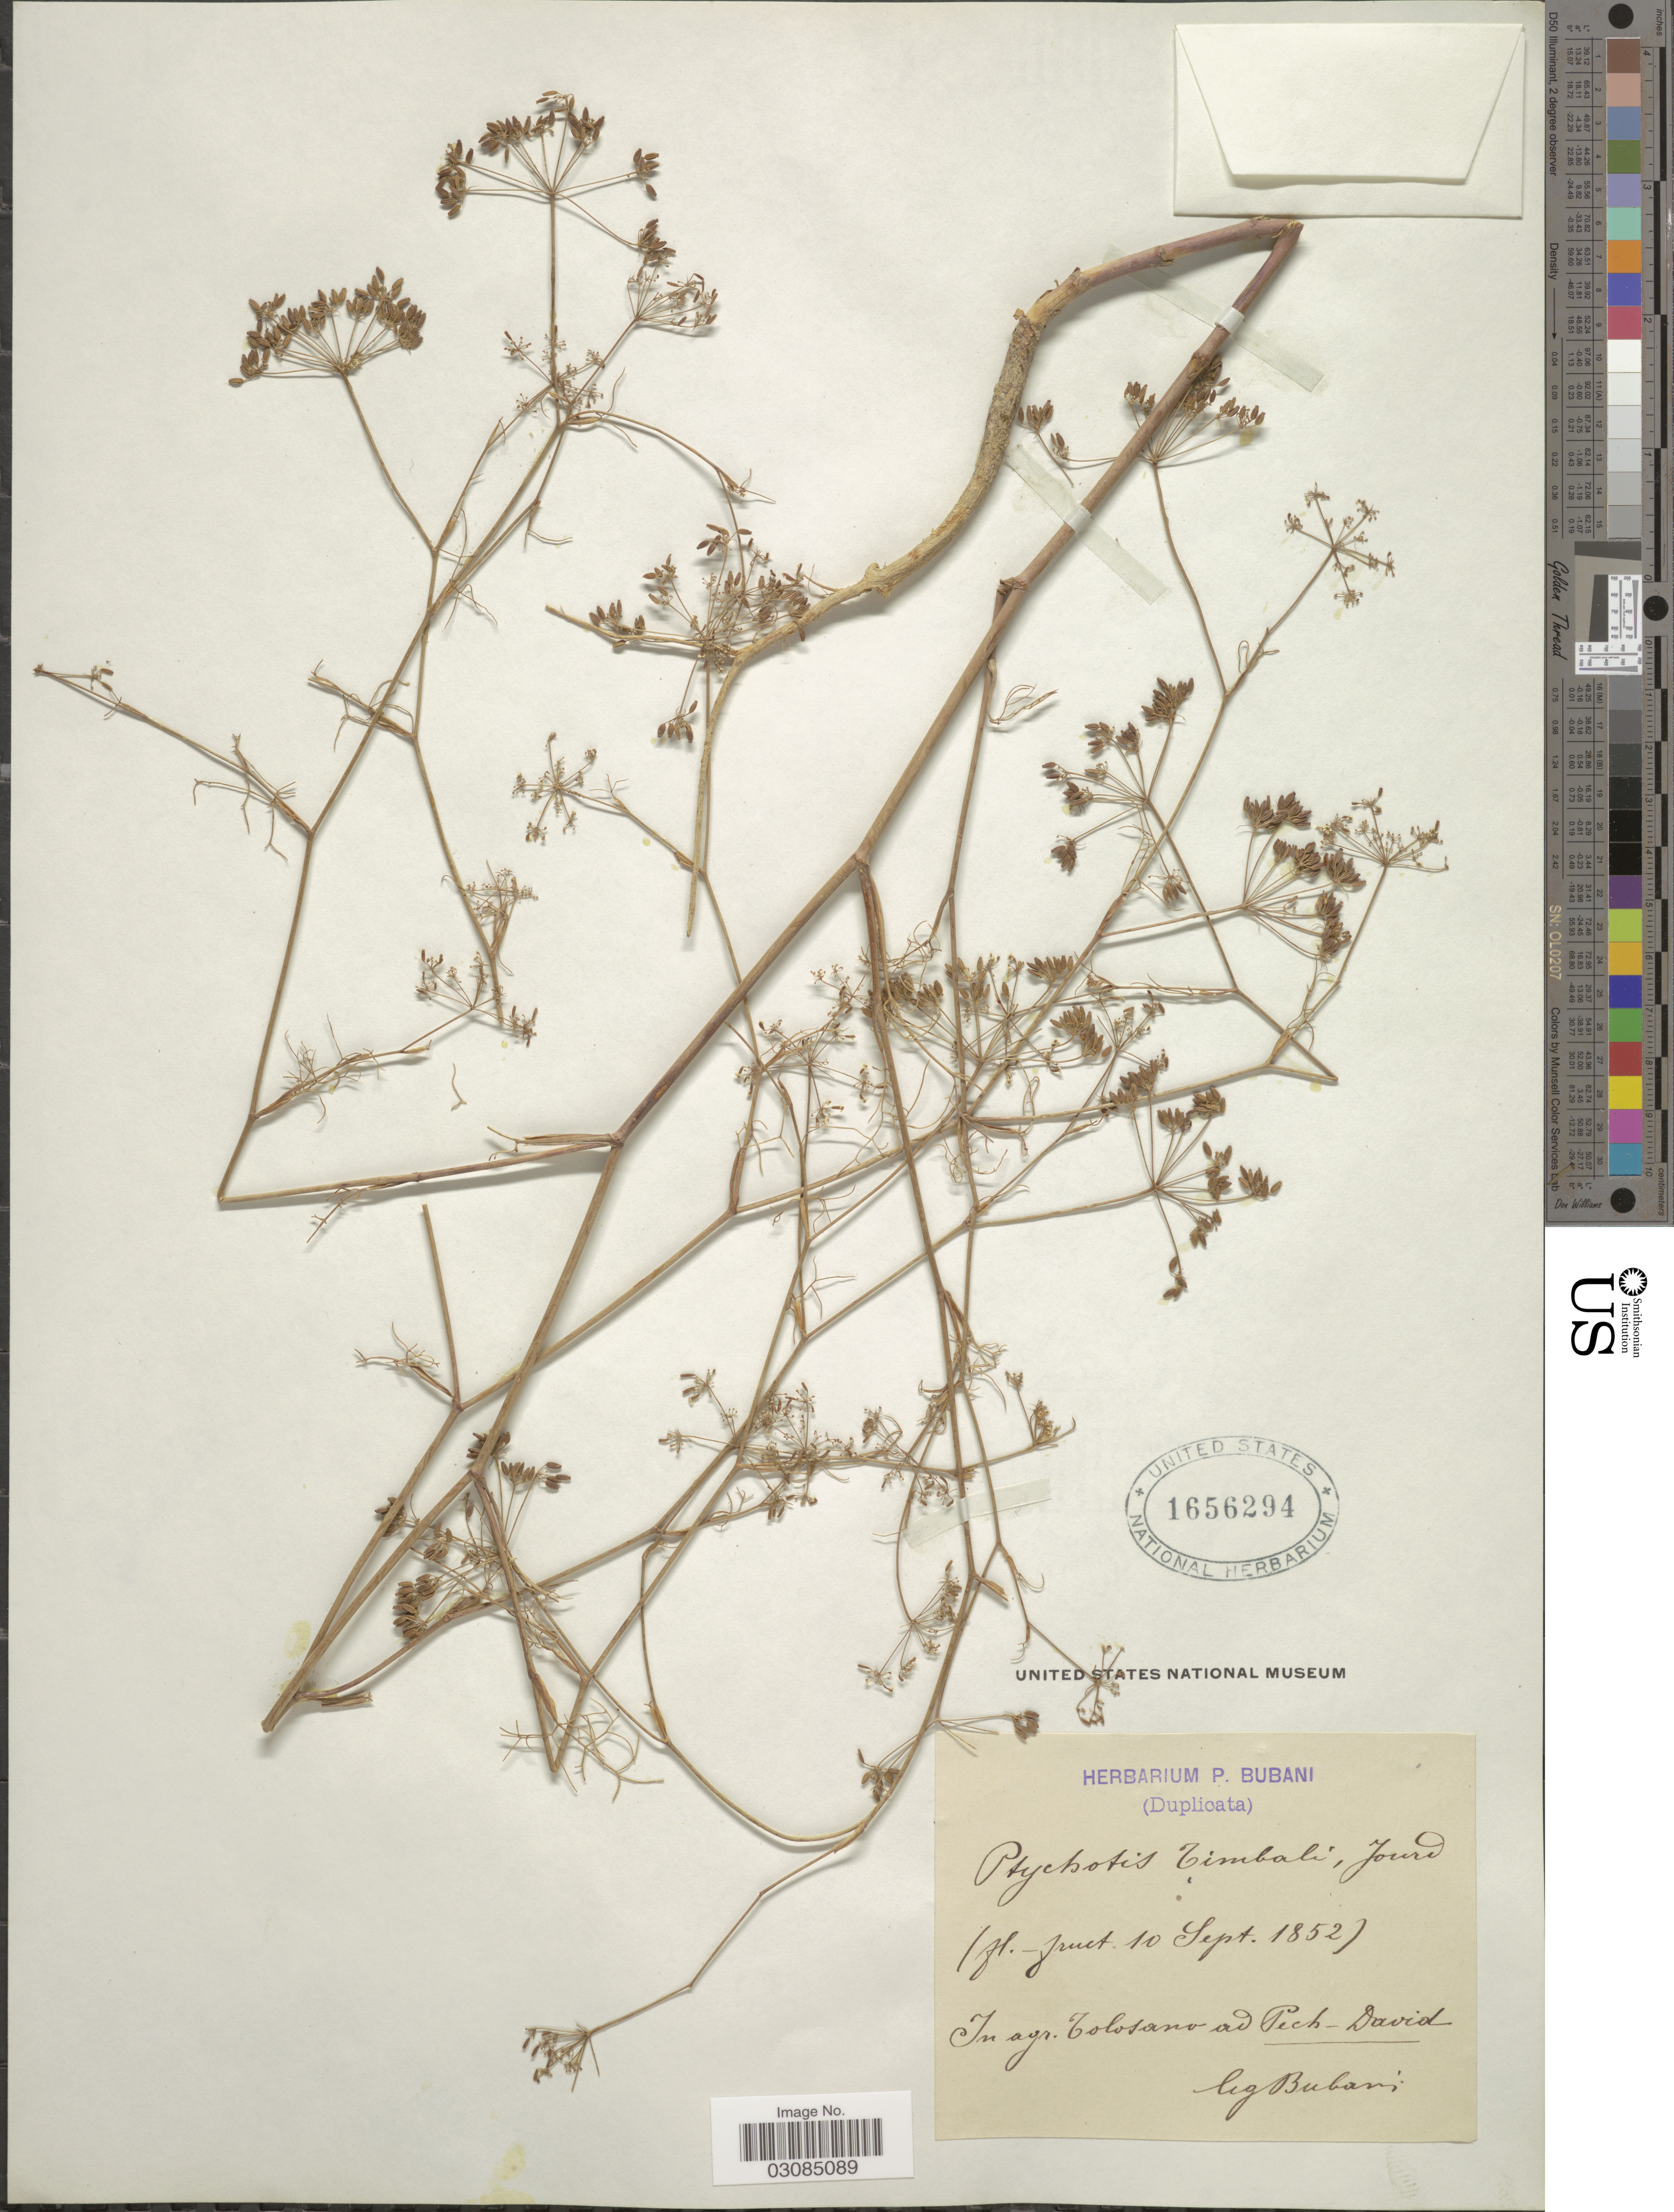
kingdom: Plantae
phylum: Tracheophyta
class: Magnoliopsida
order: Apiales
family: Apiaceae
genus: Ptychotis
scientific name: Ptychotis timbali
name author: Jord.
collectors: Bubani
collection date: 1852-09-10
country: Italy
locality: In agr. Tolosano ad Pich - David.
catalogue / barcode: US 1656294